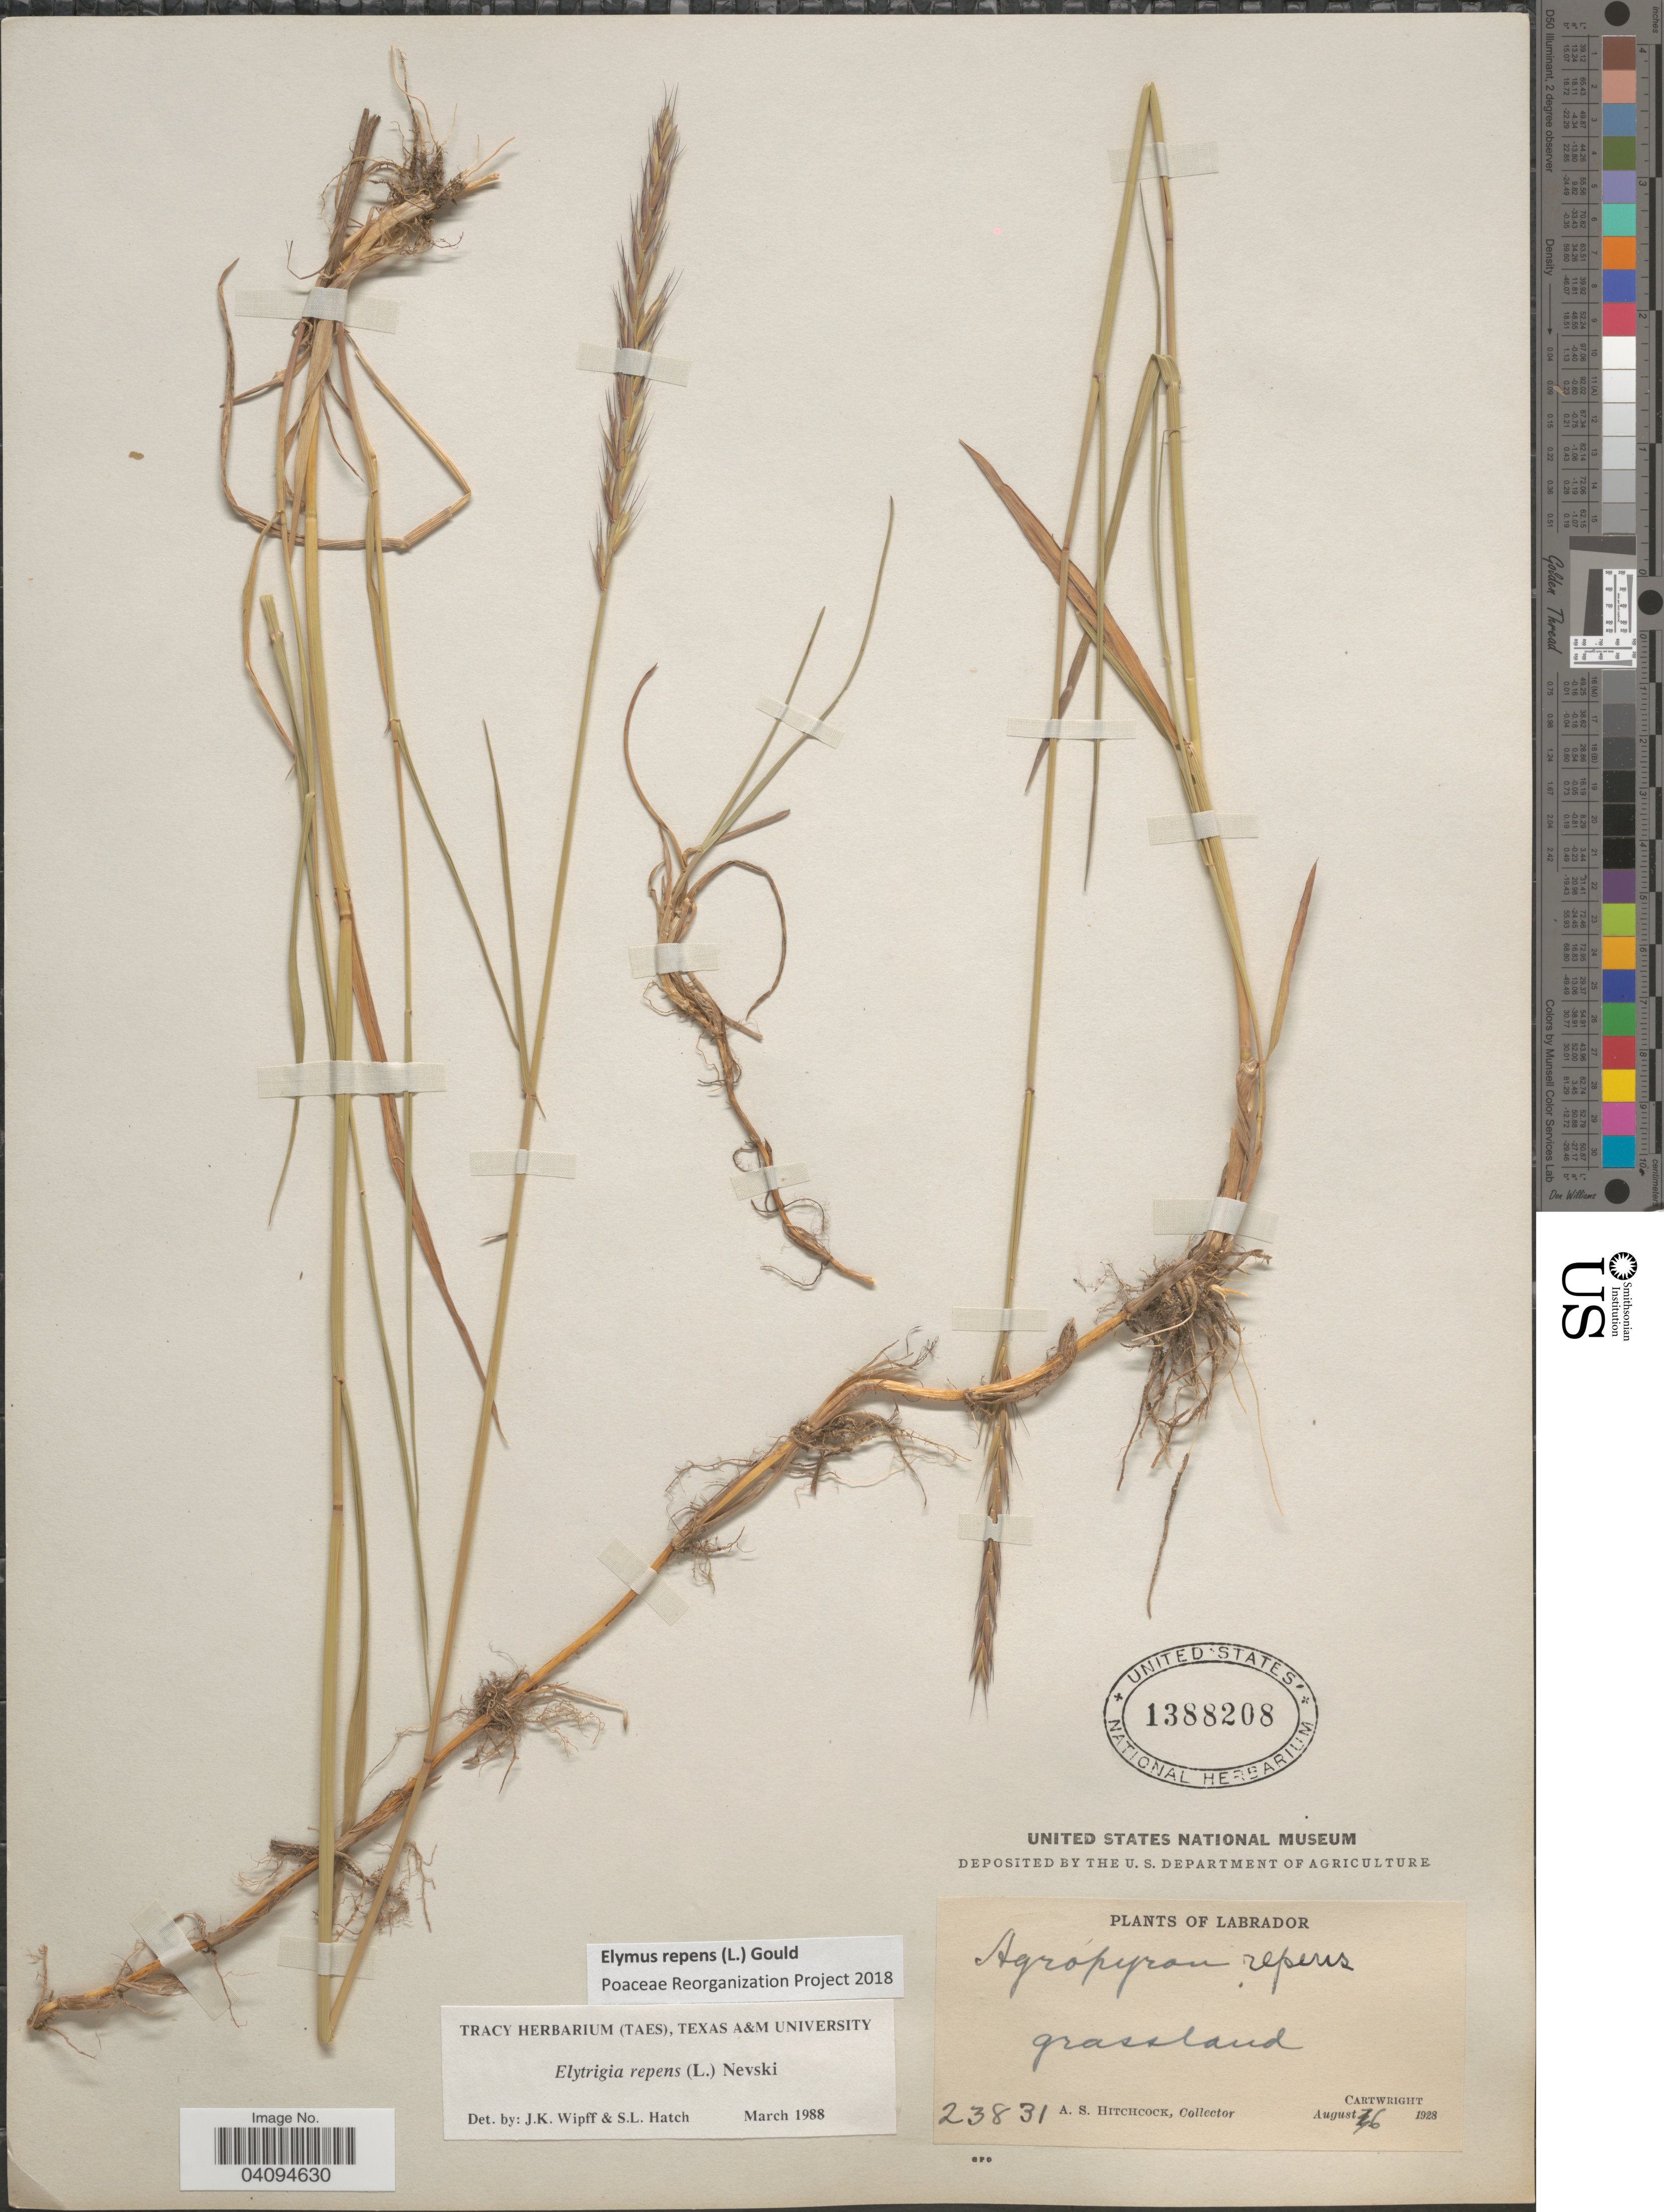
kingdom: Plantae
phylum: Tracheophyta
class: Liliopsida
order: Poales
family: Poaceae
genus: Elymus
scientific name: Elymus repens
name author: (L.) Gould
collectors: A. S. Hitchcock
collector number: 23831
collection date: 1928-08-06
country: Canada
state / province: Newfoundland and Labrador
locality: Labrador. Grassland. Cartwright.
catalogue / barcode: US 1388208